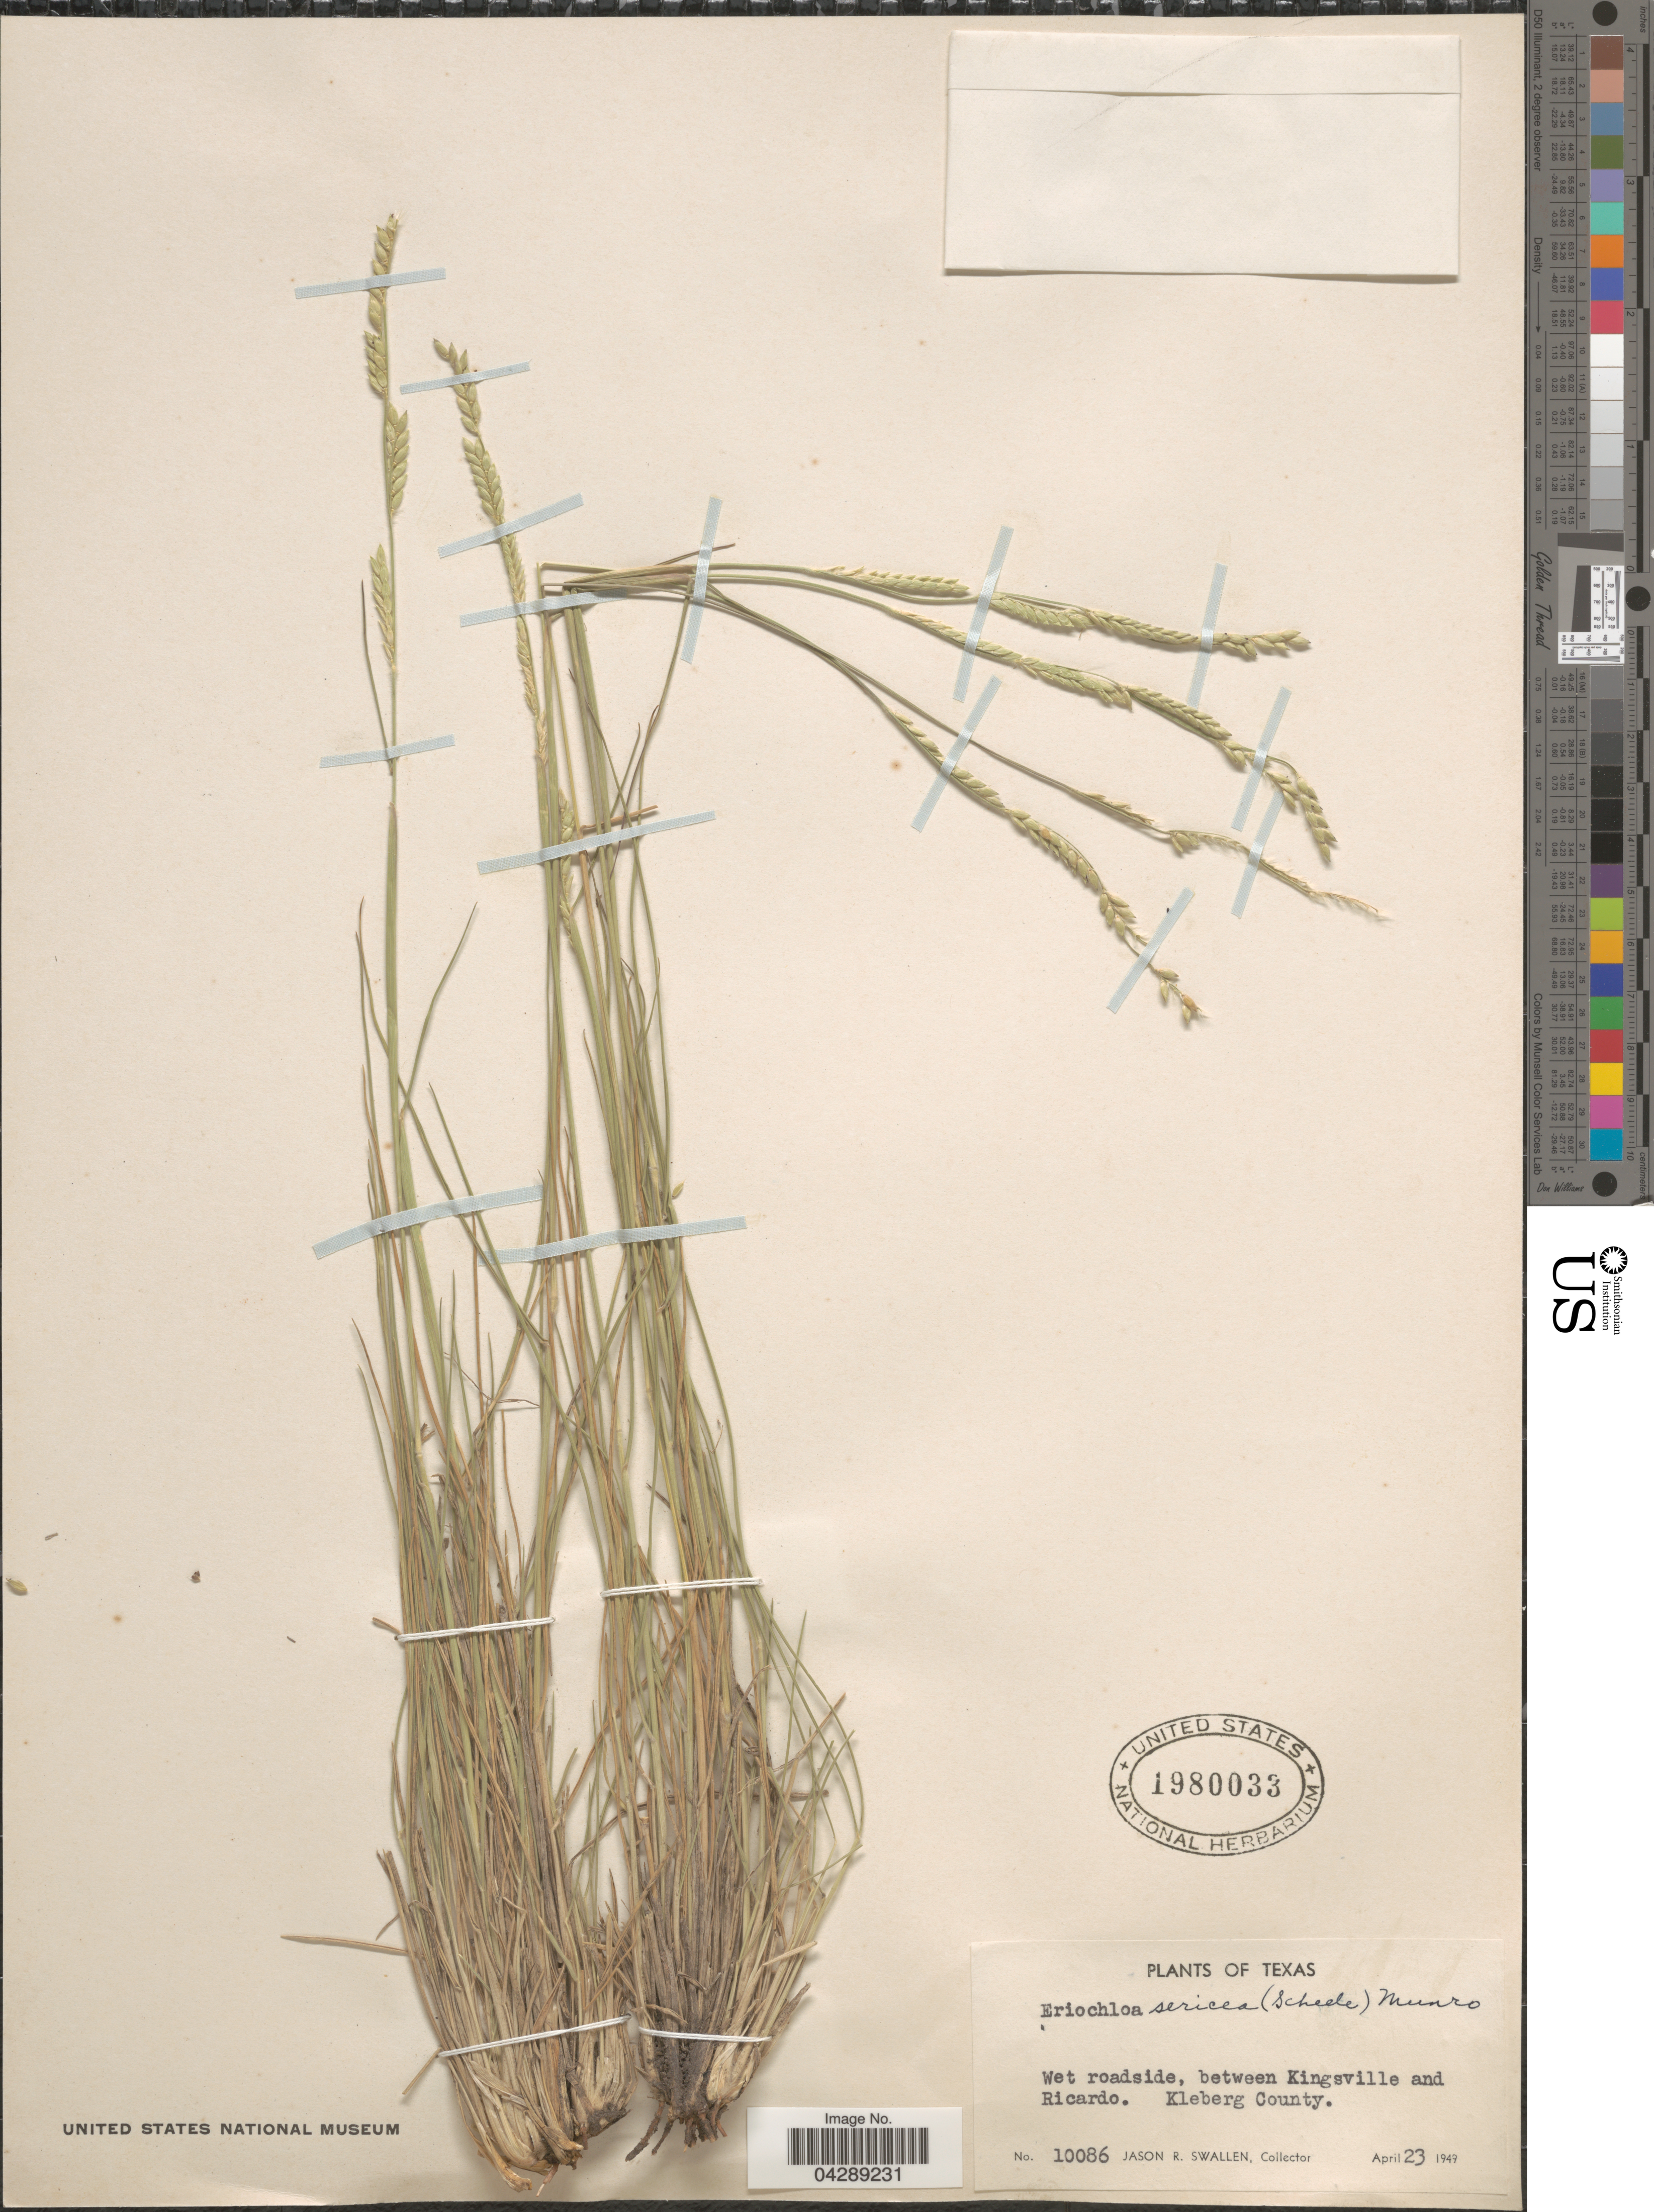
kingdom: Plantae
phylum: Tracheophyta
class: Liliopsida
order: Poales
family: Poaceae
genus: Eriochloa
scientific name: Eriochloa sericea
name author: (Scheele) Munro ex Vasey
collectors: J. R. Swallen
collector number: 10086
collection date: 1949-04-23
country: United States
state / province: Texas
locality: Wet roadside, between Kingsville and Ricardo. Kleberg County.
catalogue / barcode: US 1980033